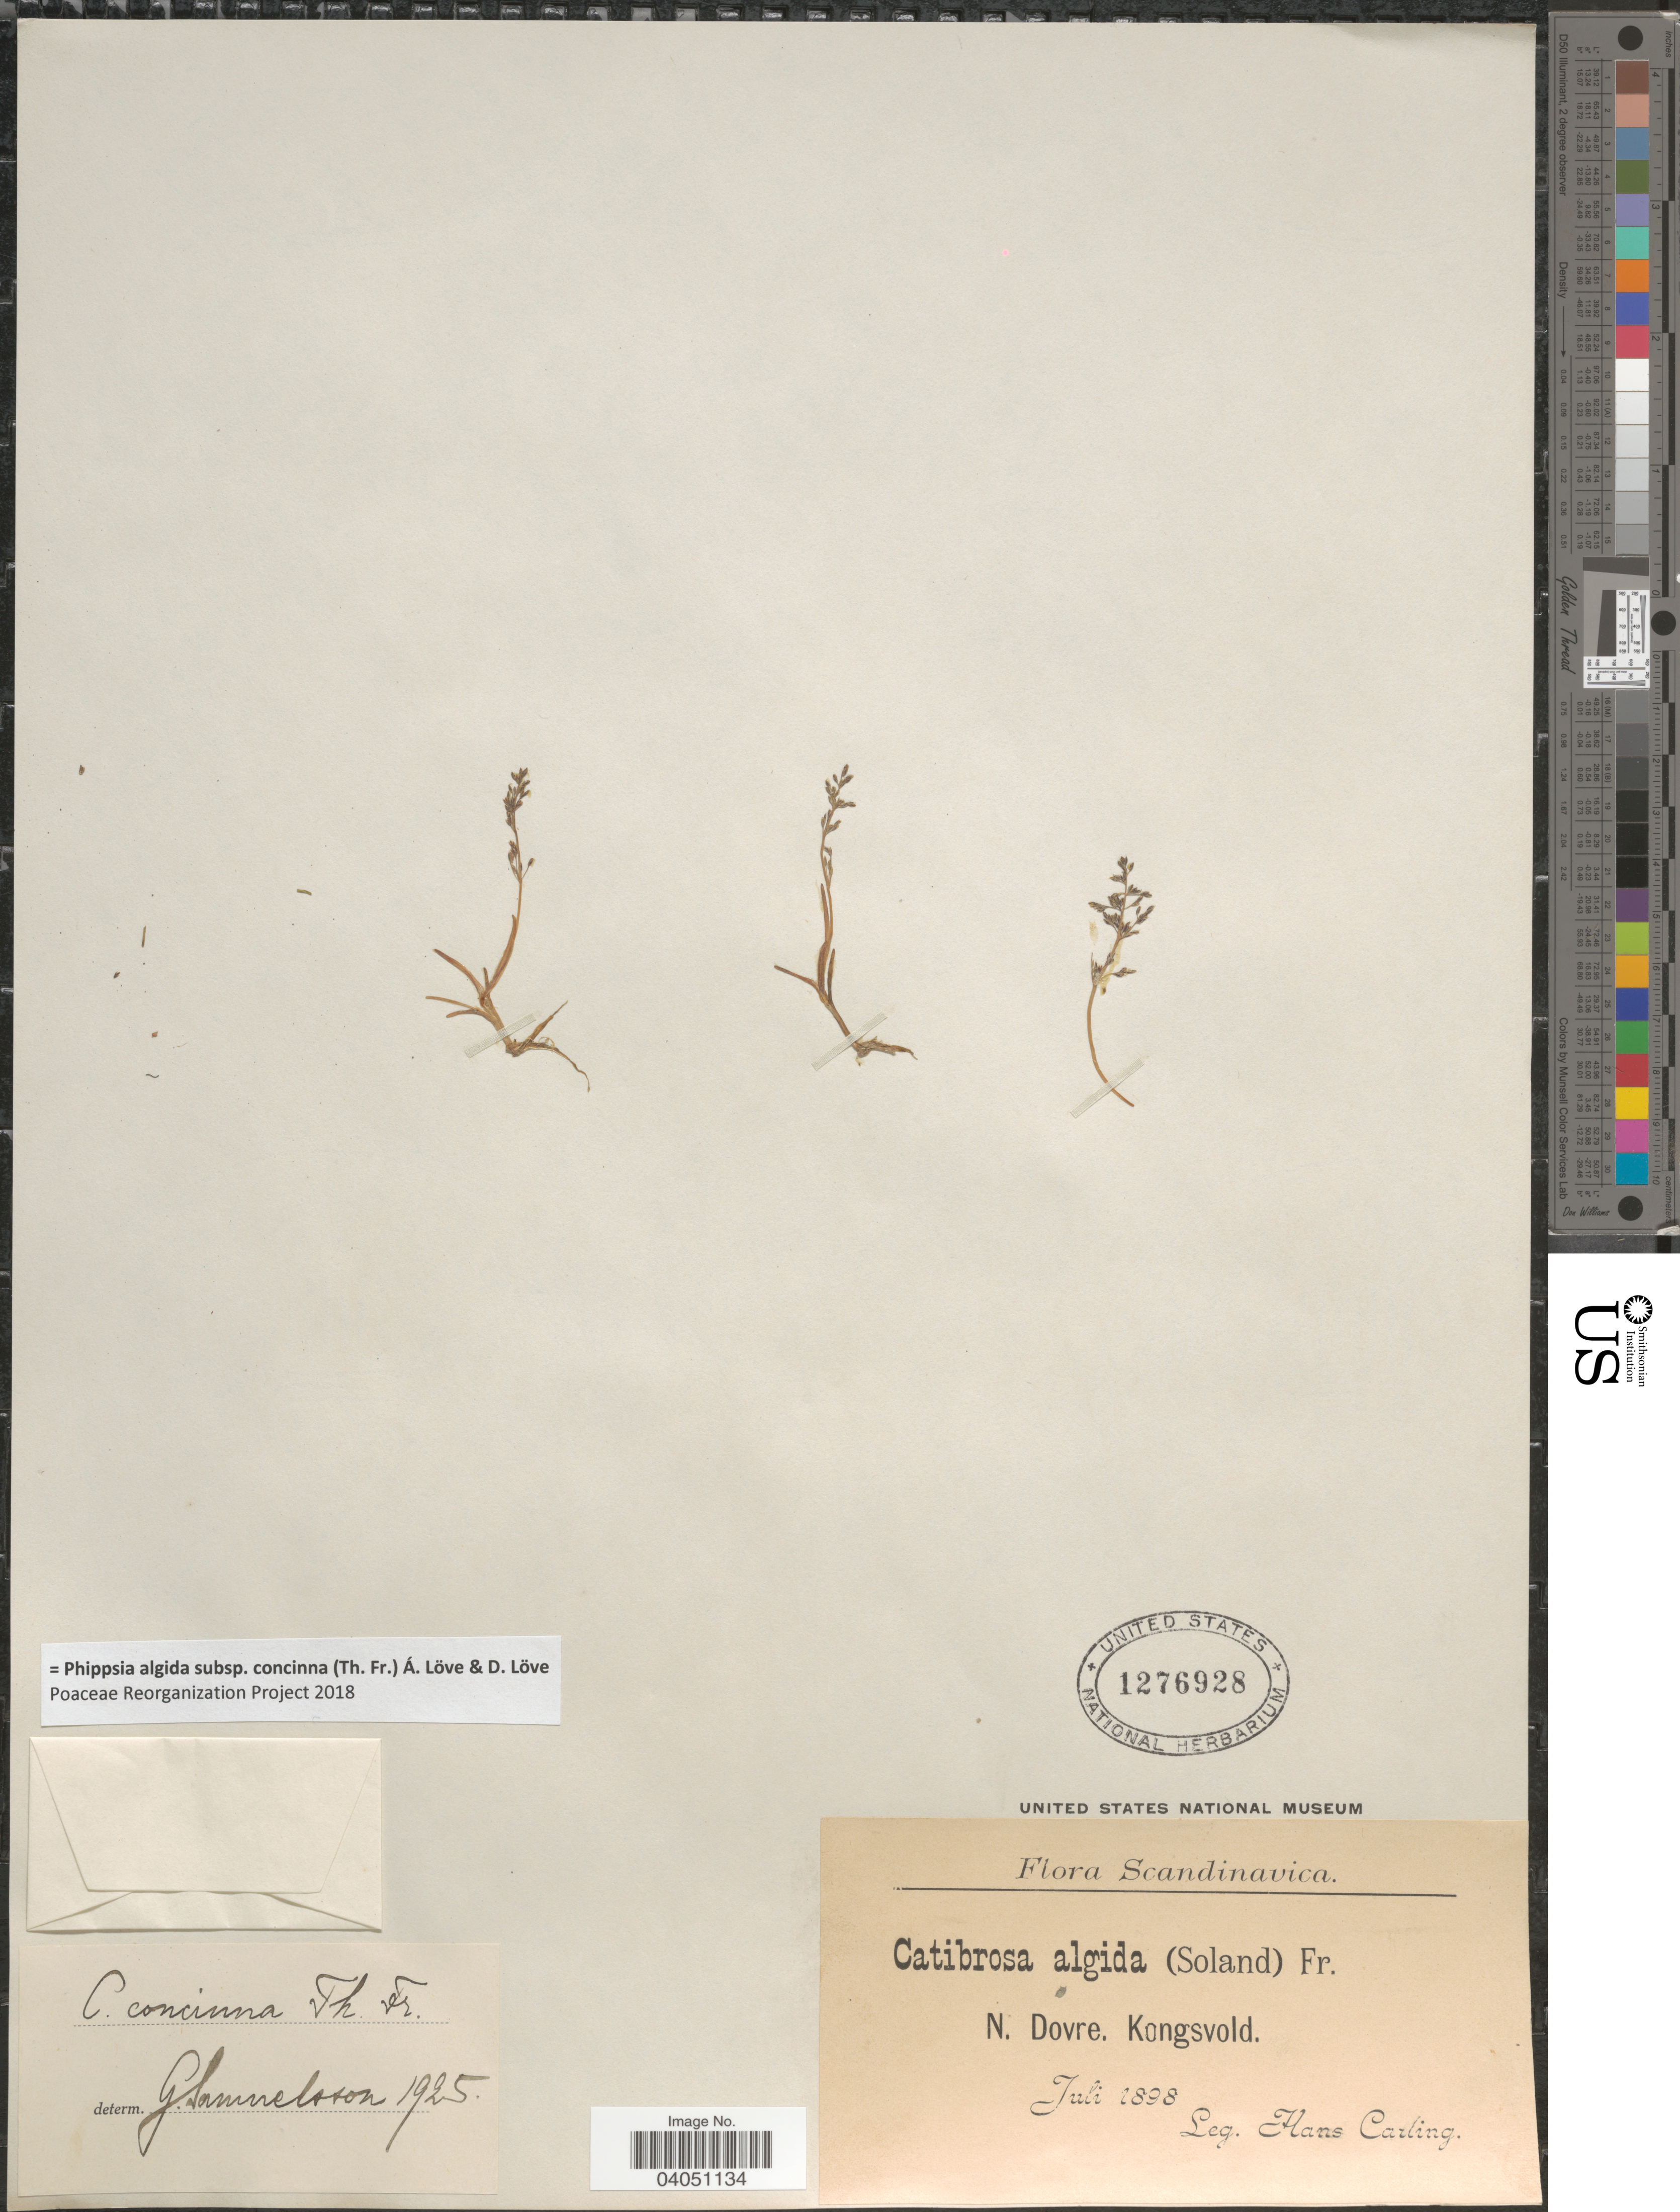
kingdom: Plantae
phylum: Tracheophyta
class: Liliopsida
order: Poales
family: Poaceae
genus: Phippsia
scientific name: Phippsia algida subsp. concinna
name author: (Th. Fr.) Á. Löve & D. Löve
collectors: H. Carling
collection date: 1898-07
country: Norway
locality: Scandinavica. N. Dovre. Kongsvold.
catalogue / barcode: US 1276928